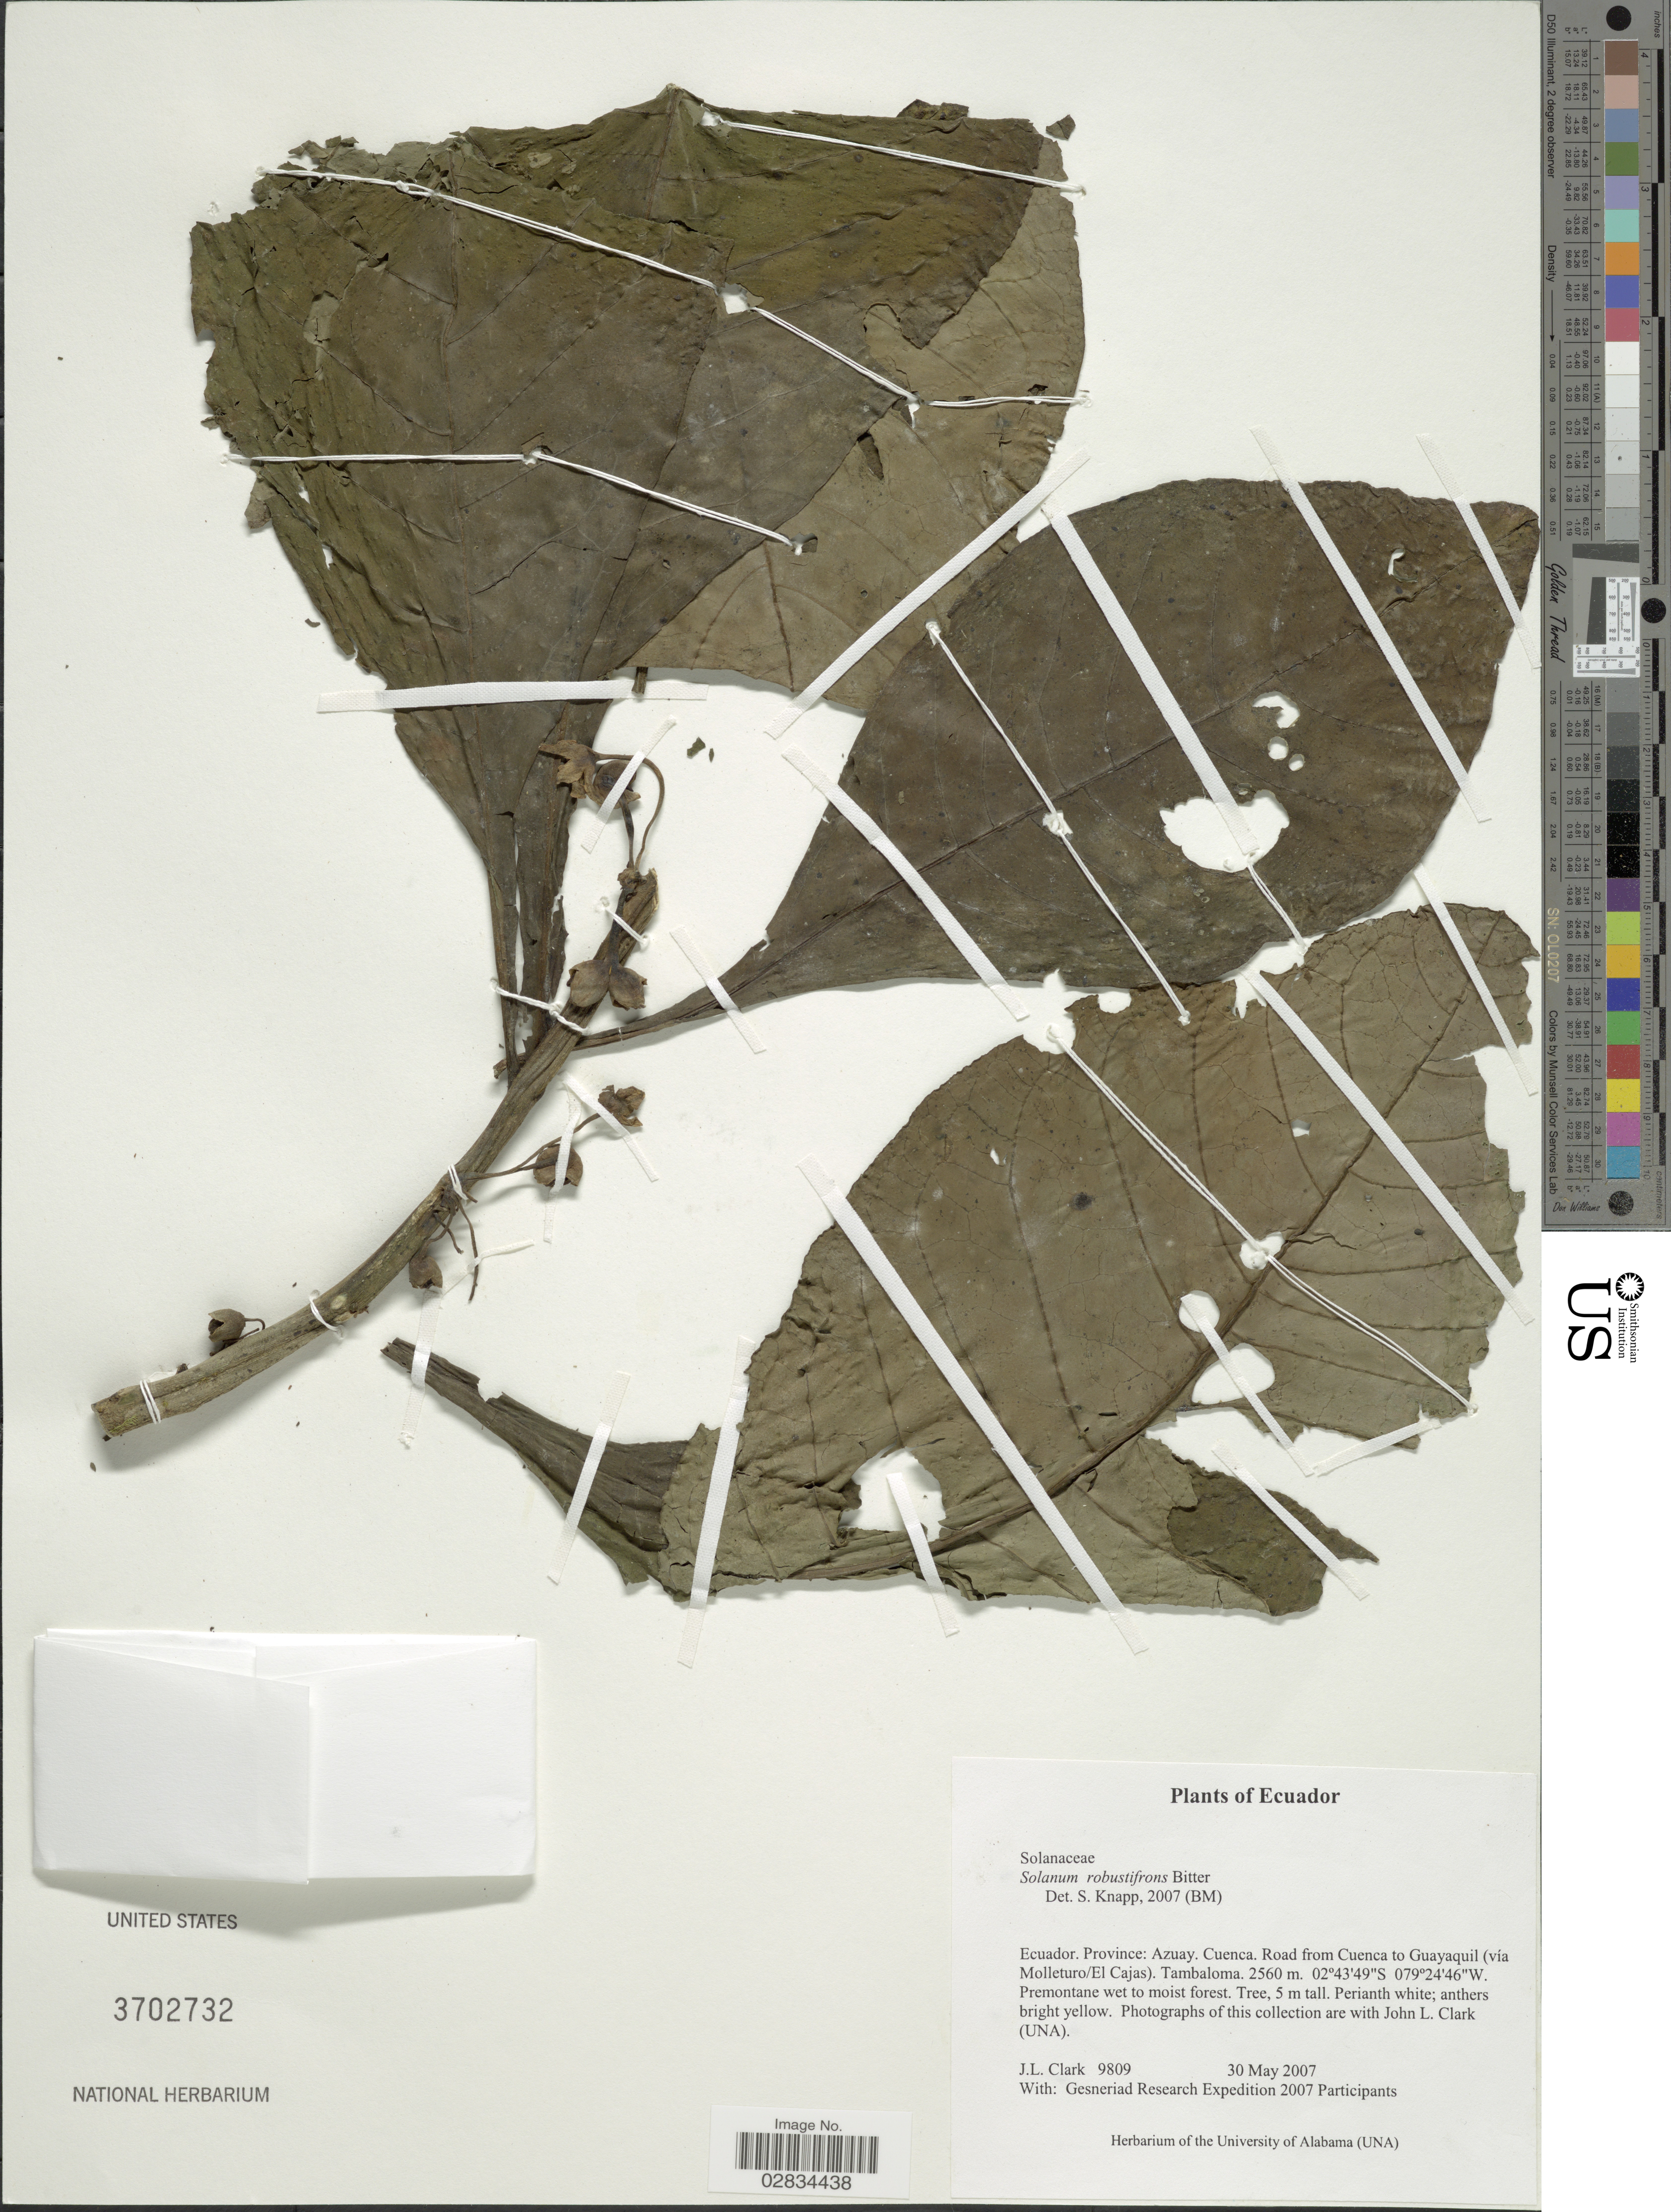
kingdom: Plantae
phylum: Tracheophyta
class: Magnoliopsida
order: Solanales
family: Solanaceae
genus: Solanum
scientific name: Solanum robustifrons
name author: Bitter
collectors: J. L. Clark & Gesneriad Research Expedition 2007 Participants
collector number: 9809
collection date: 2007-05-30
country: Ecuador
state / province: Azuay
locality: Province: Azuay, Cuenca. Road from Cuenca to Guayaquil (via Molleturo/El Cajas). Tambaloma.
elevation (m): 2560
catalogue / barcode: US 3702732